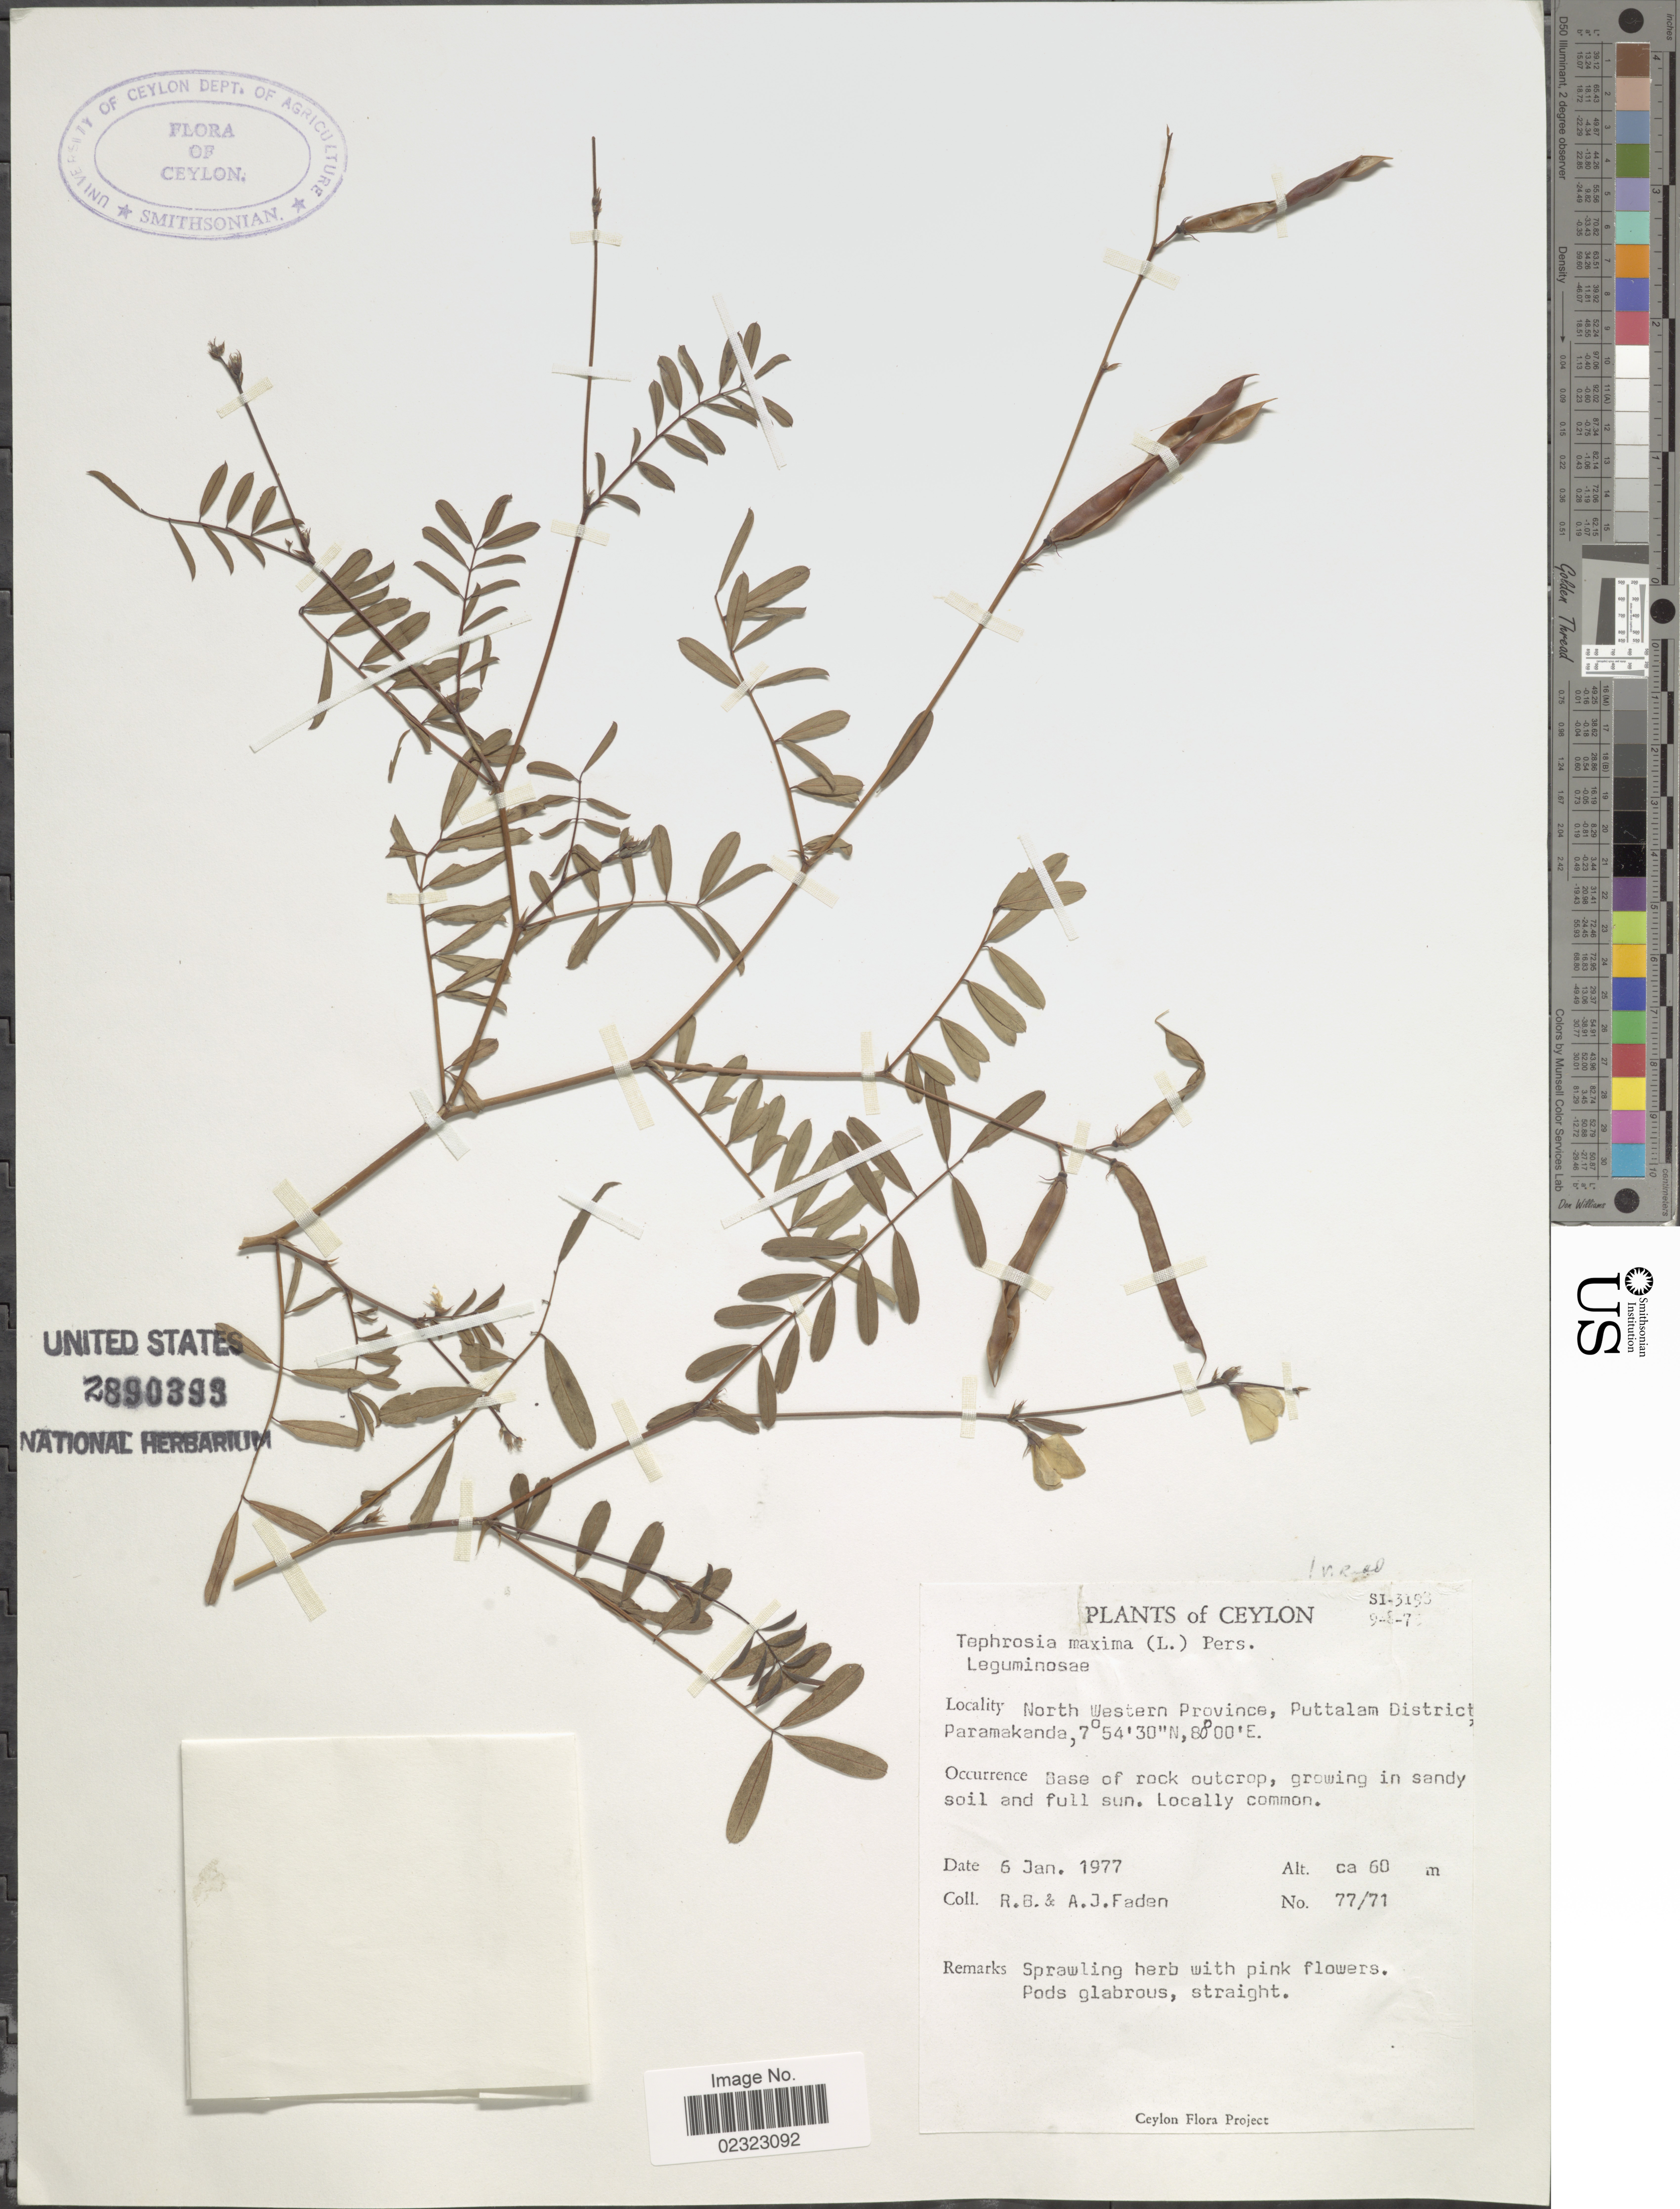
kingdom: Plantae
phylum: Tracheophyta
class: Magnoliopsida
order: Fabales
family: Fabaceae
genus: Tephrosia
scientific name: Tephrosia maxima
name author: Pers.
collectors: R. B. Faden & A. J. Faden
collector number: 77/71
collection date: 1977-01-06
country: Sri Lanka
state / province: North Western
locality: Ceylon. Puttalam District, Paramakanda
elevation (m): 60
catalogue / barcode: US 2890393